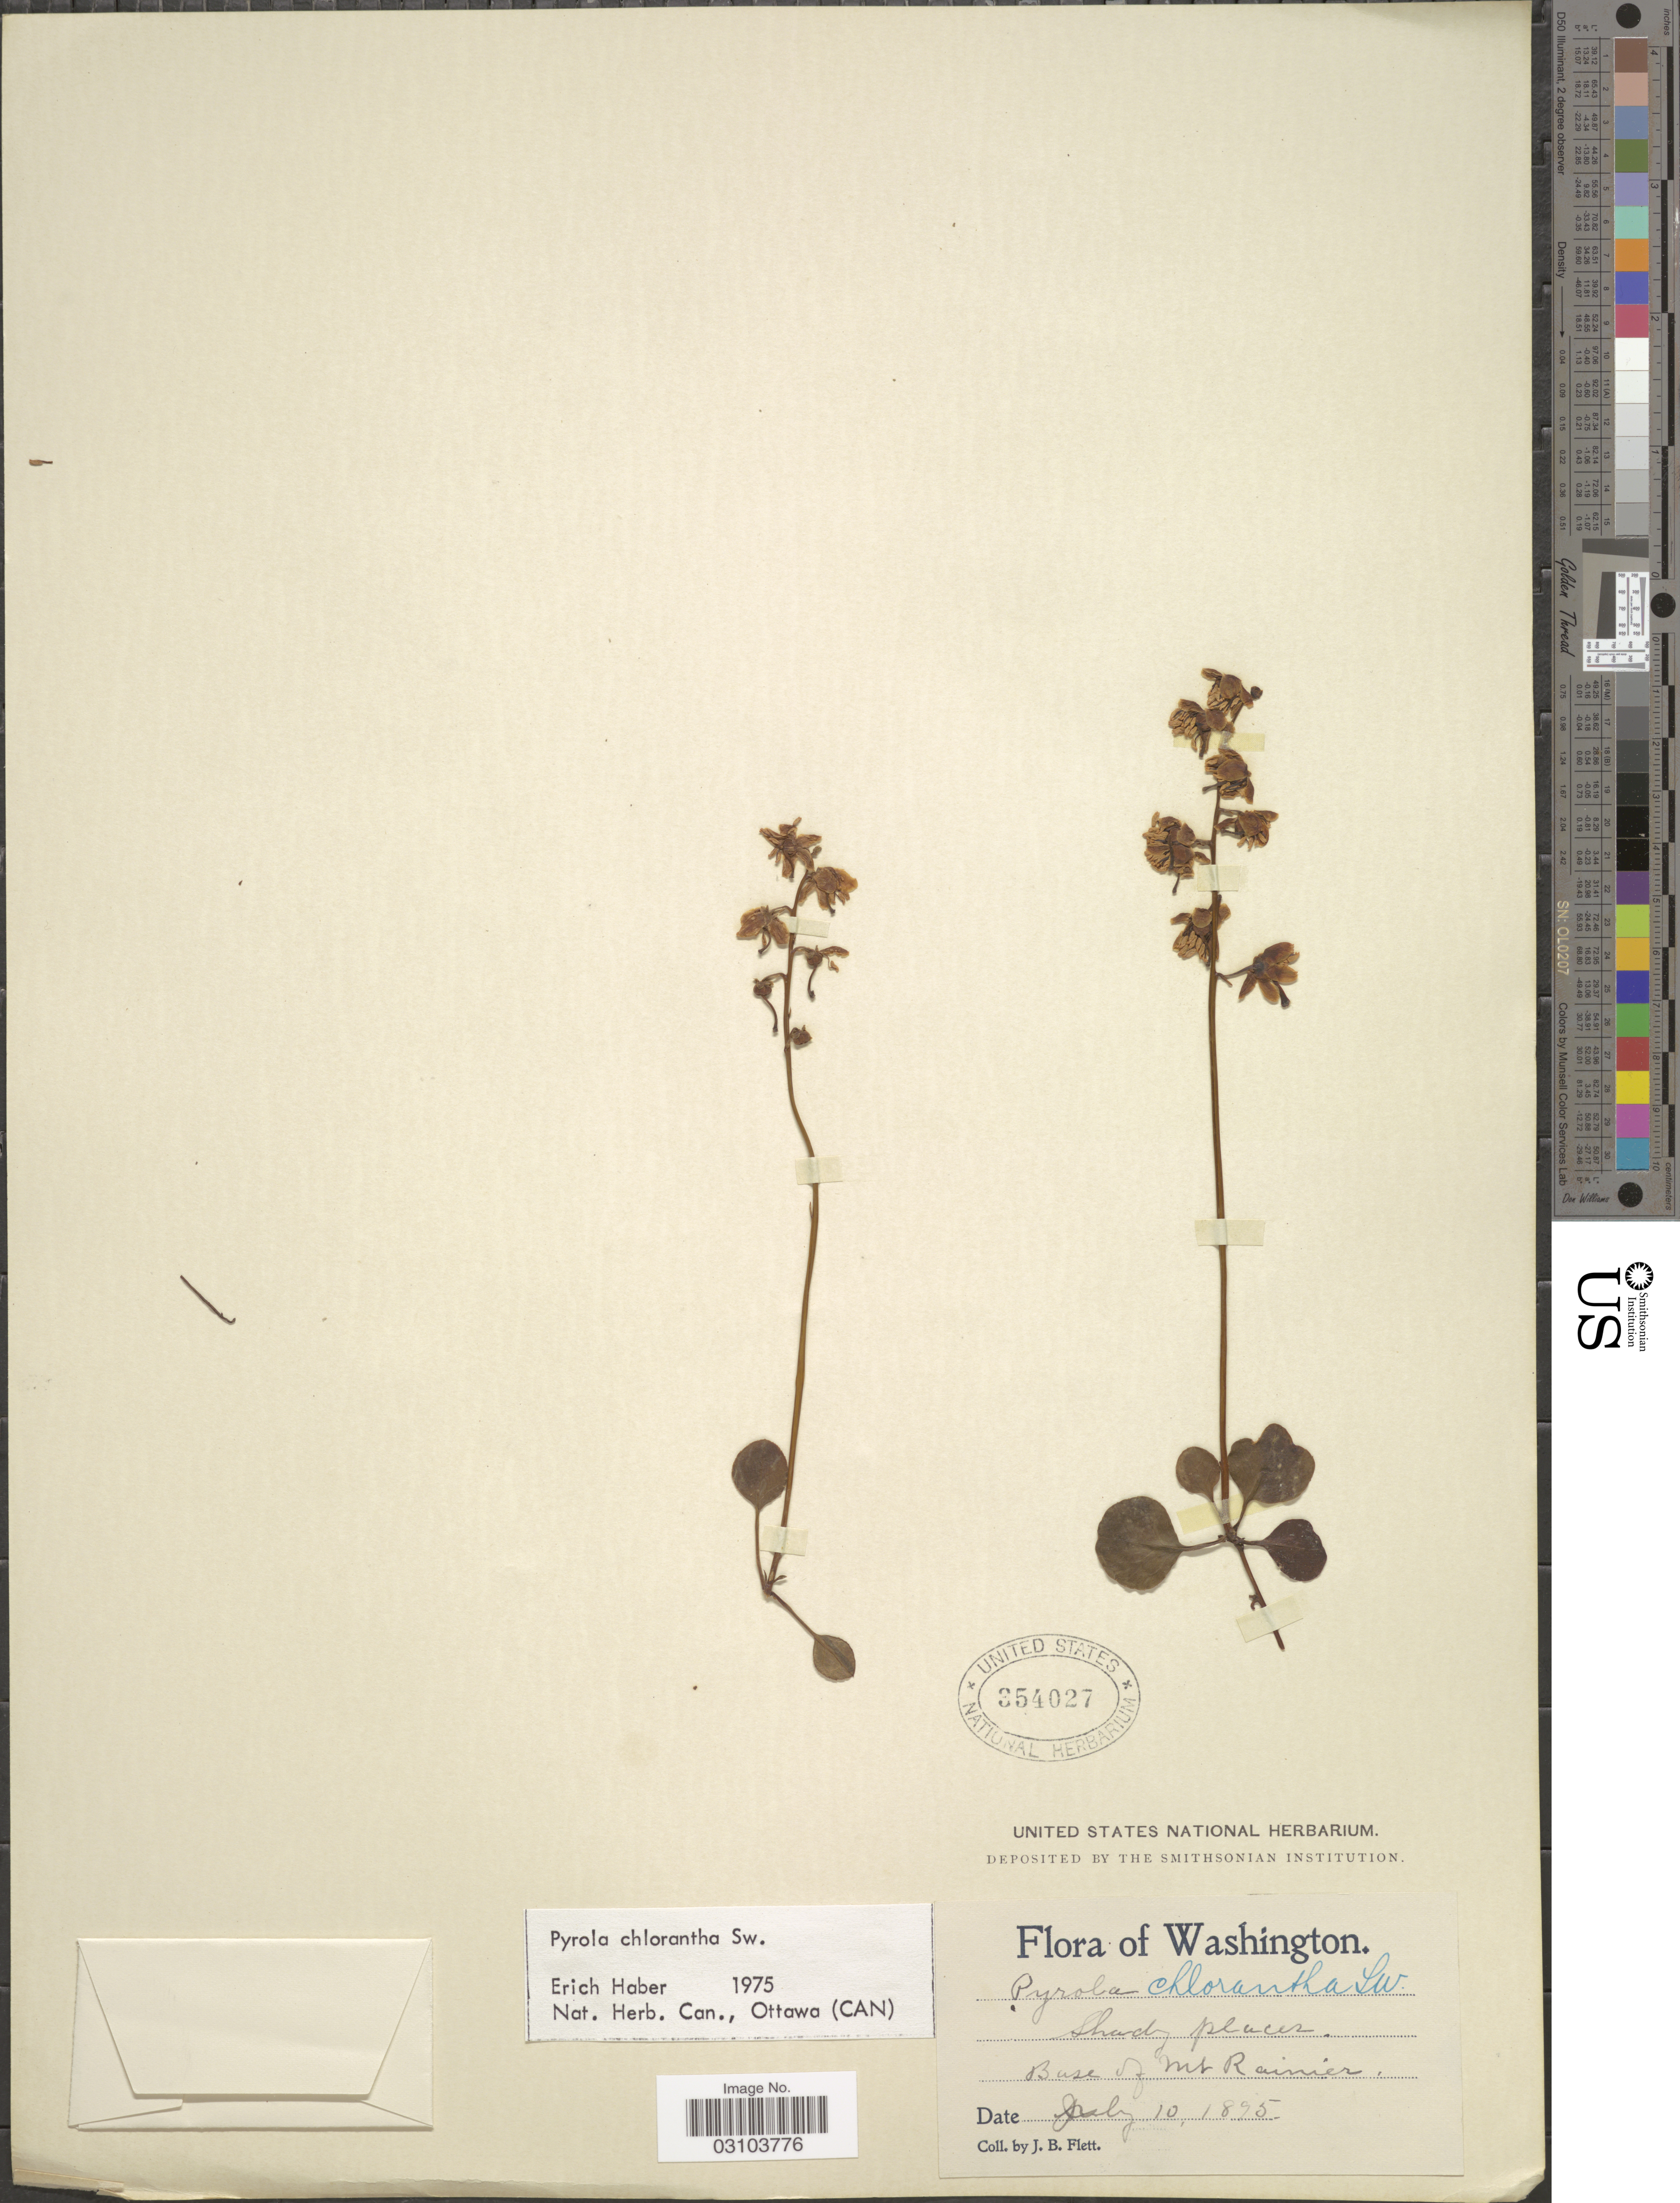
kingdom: Plantae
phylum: Tracheophyta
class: Magnoliopsida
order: Ericales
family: Ericaceae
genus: Pyrola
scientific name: Pyrola chlorantha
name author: Schweigg.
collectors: J. Flett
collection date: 1895-07-10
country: United States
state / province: Washington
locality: Base of Mt. Rainier.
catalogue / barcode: US 354027